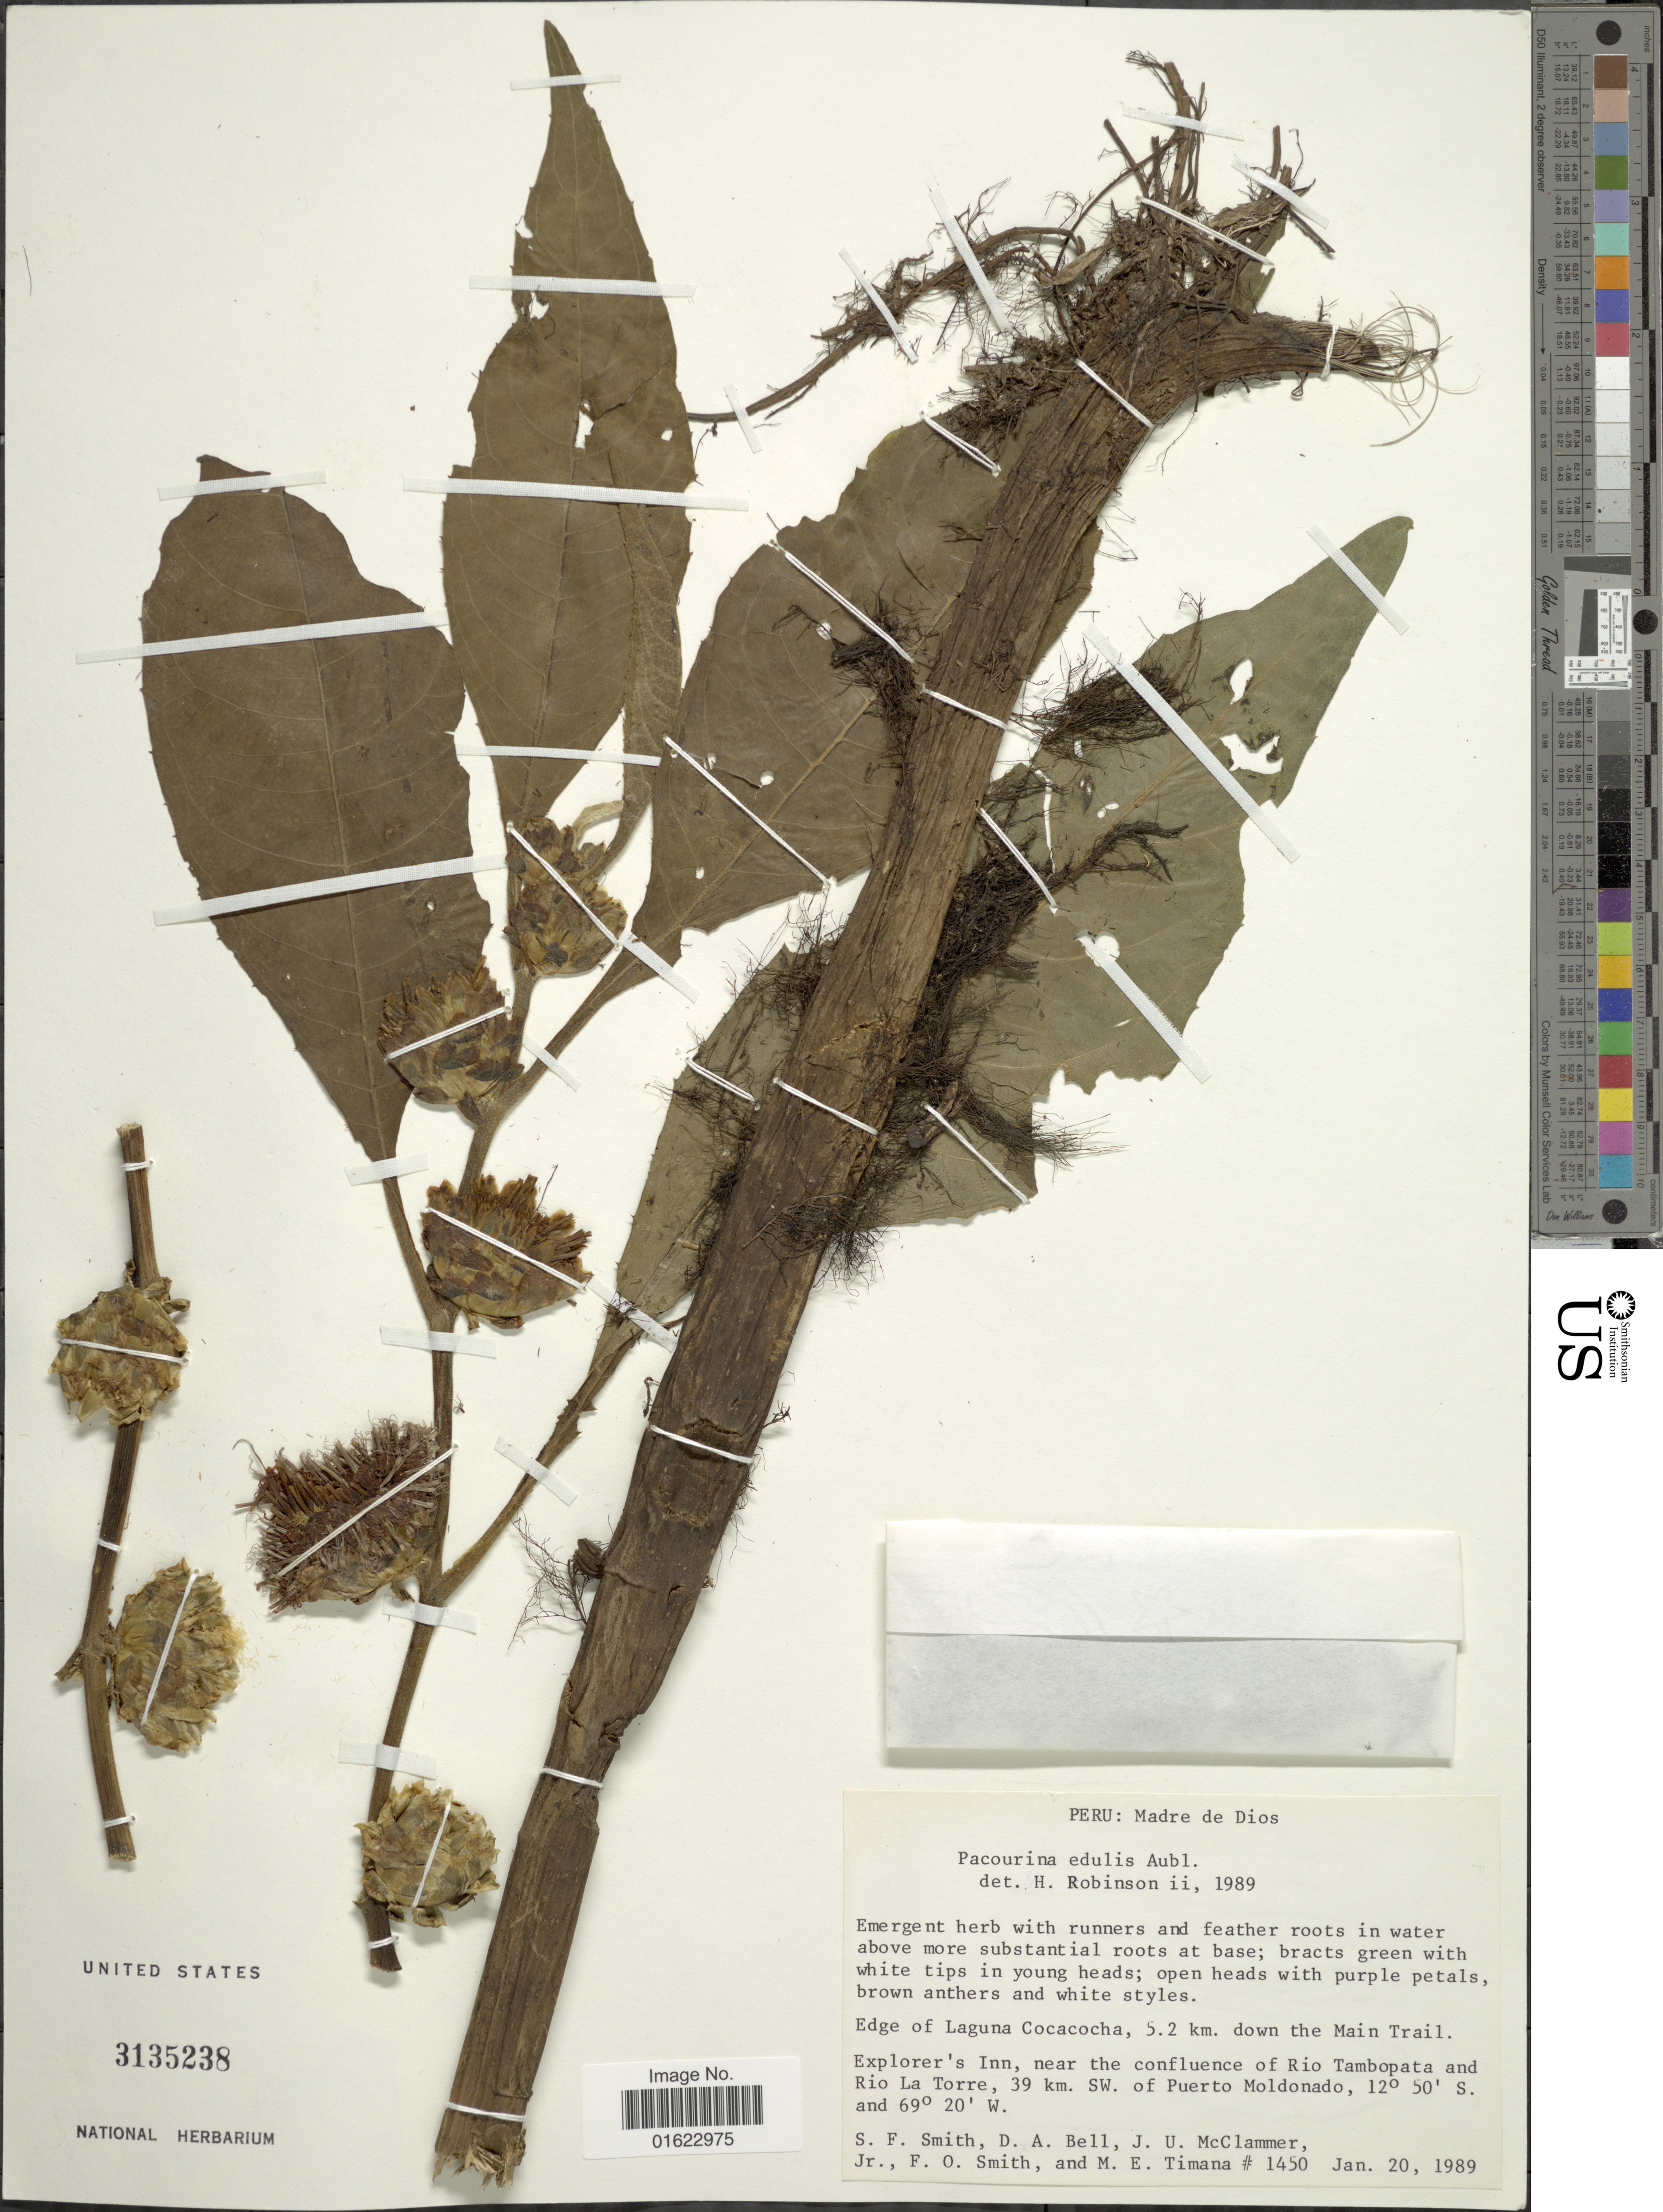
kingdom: Plantae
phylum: Tracheophyta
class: Magnoliopsida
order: Asterales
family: Asteraceae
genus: Pacourina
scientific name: Pacourina edulis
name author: Aubl.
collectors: S.F. Smith, D. A. Bell, J. McClammer & F. Smith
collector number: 1450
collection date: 1989-01-20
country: Peru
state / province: Madre de Dios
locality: Peru: Madre de Dios. Edge of Laguna Cochacocha, 5.2 km. down the Main Trail. Expolorer's Inn, near the confluence of Rio Tambopata and Rio La Torre, 39 km. SW. of Puerto Moldonado.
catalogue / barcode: US 3135238